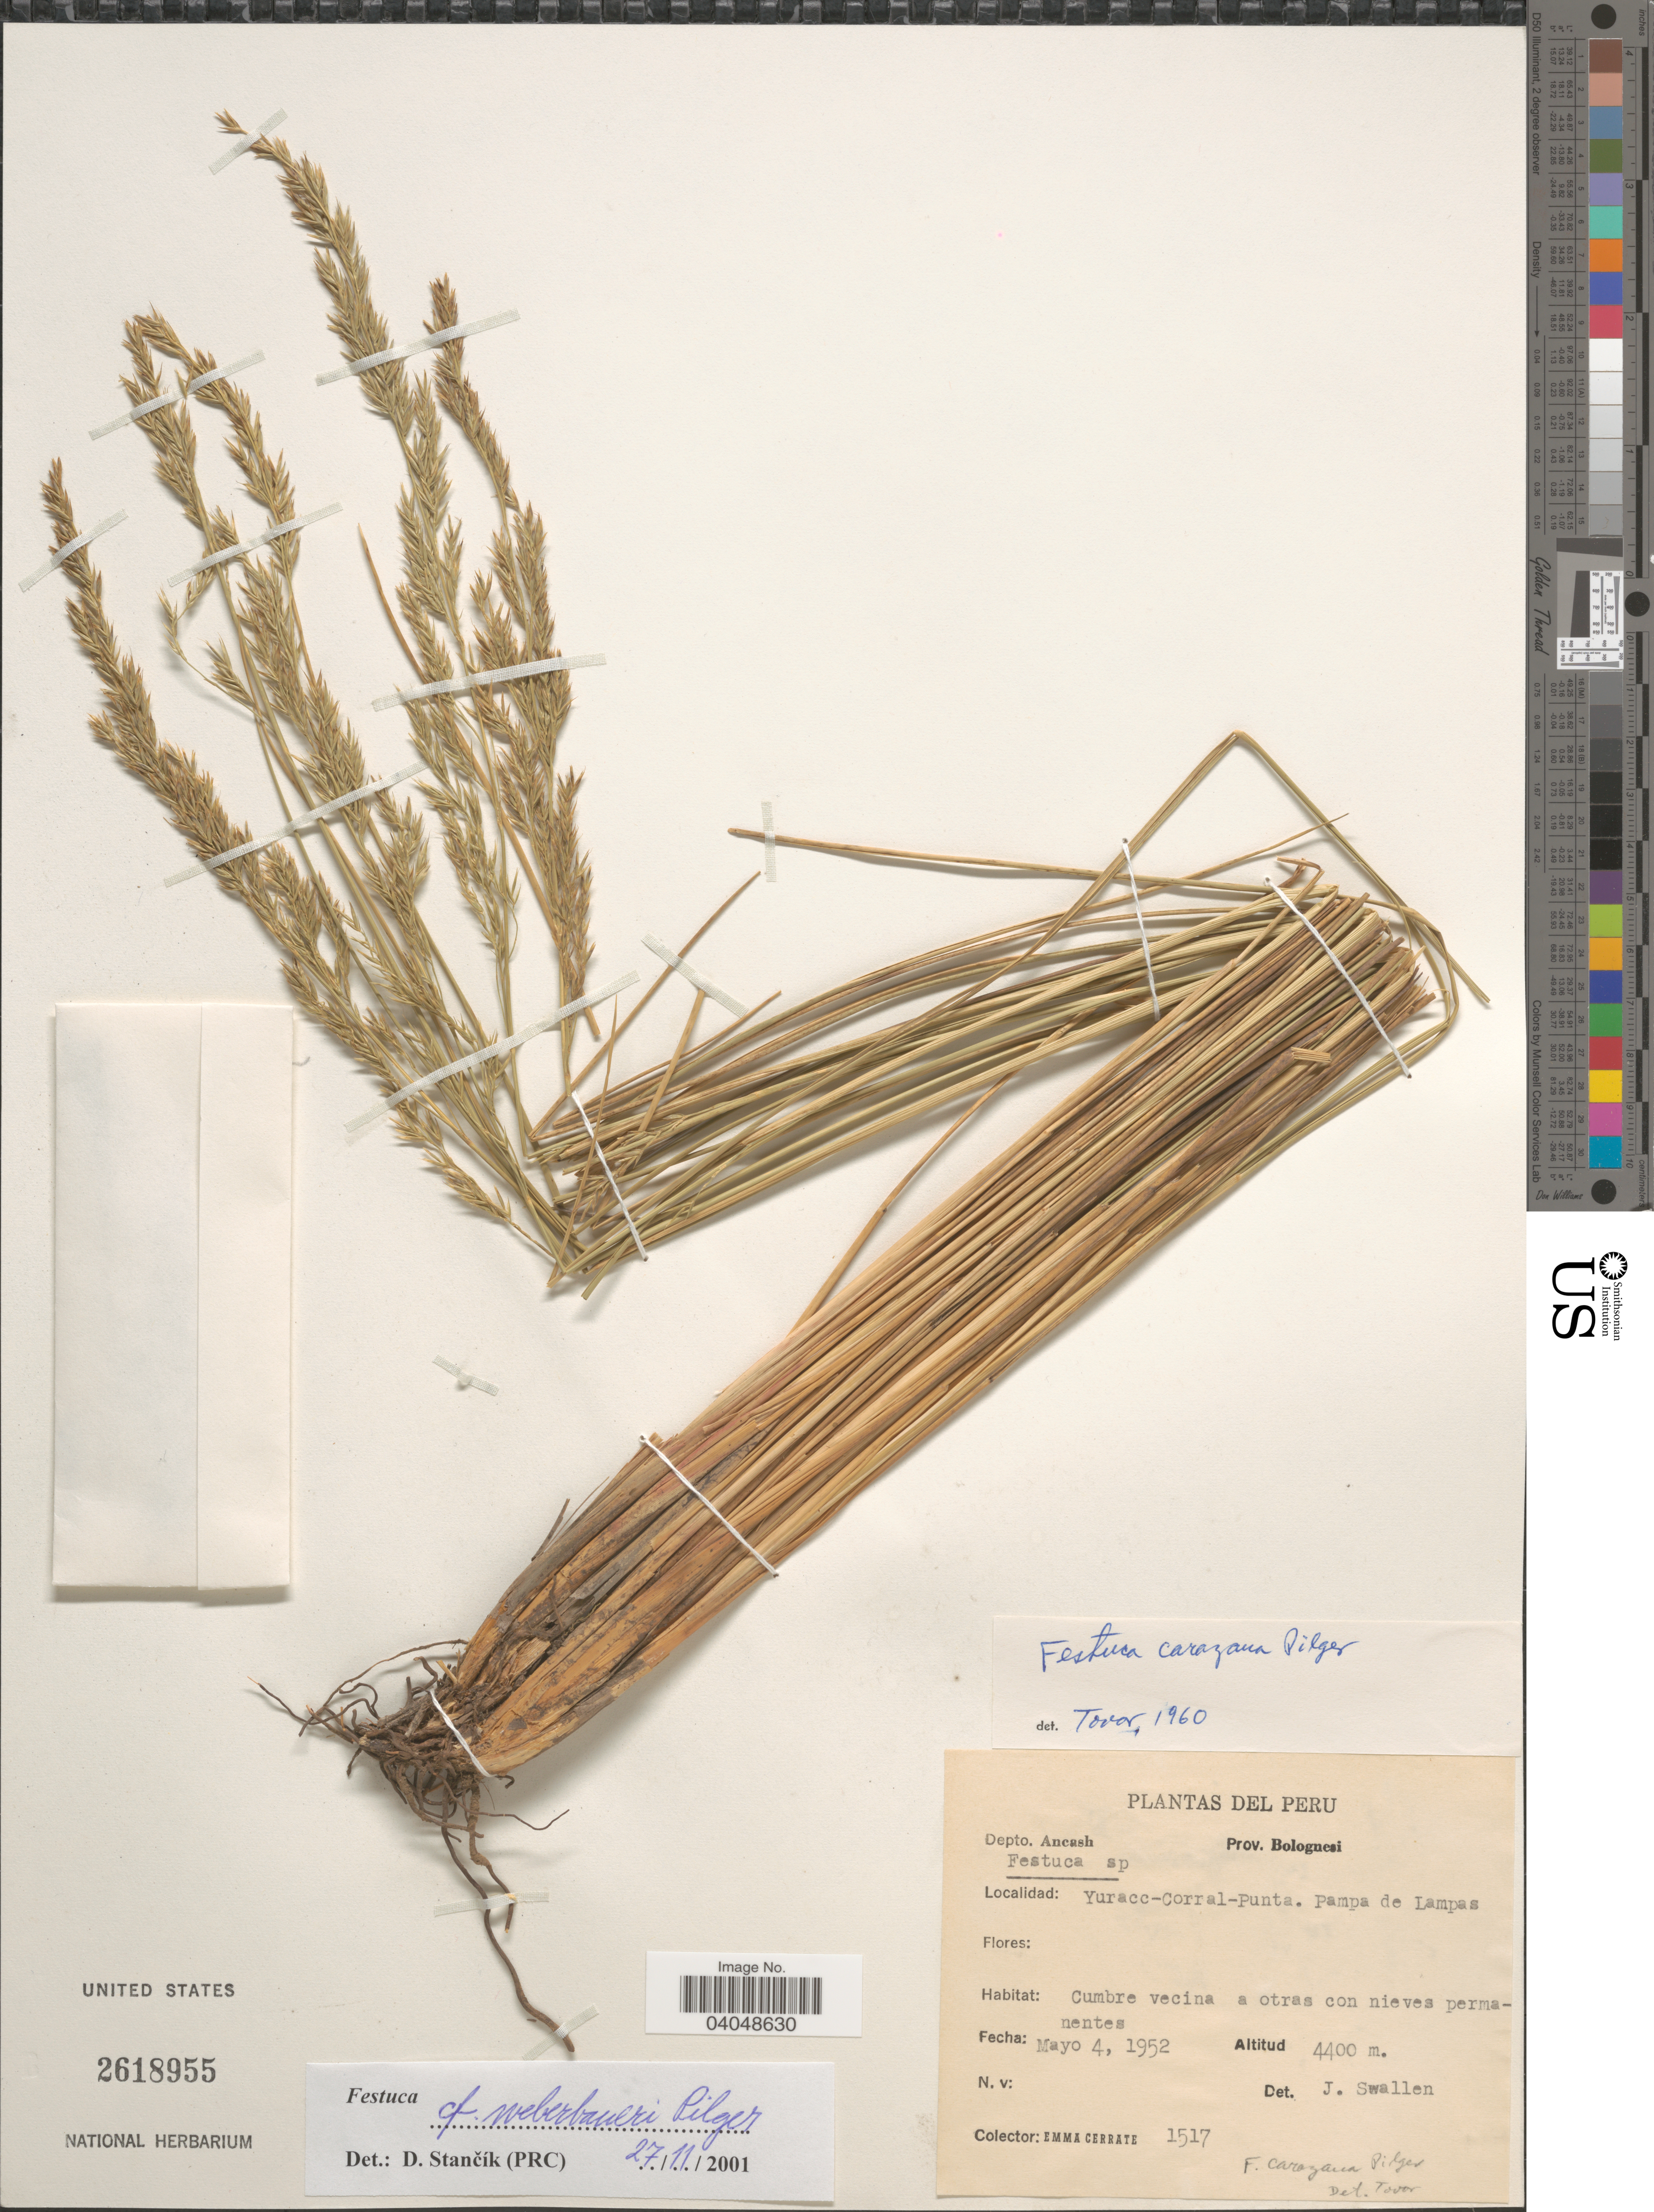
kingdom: Plantae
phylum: Tracheophyta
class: Liliopsida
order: Poales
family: Poaceae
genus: Festuca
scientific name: Festuca weberbaueri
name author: Pilg.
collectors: E. Cerrate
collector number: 1517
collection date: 1952-05-04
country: Peru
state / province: Ancash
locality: Depto. Ancash. Prov. Bolognesi. Yuracc-Corral-Punta. Pampa de Lampas.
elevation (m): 4400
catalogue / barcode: US 2618955